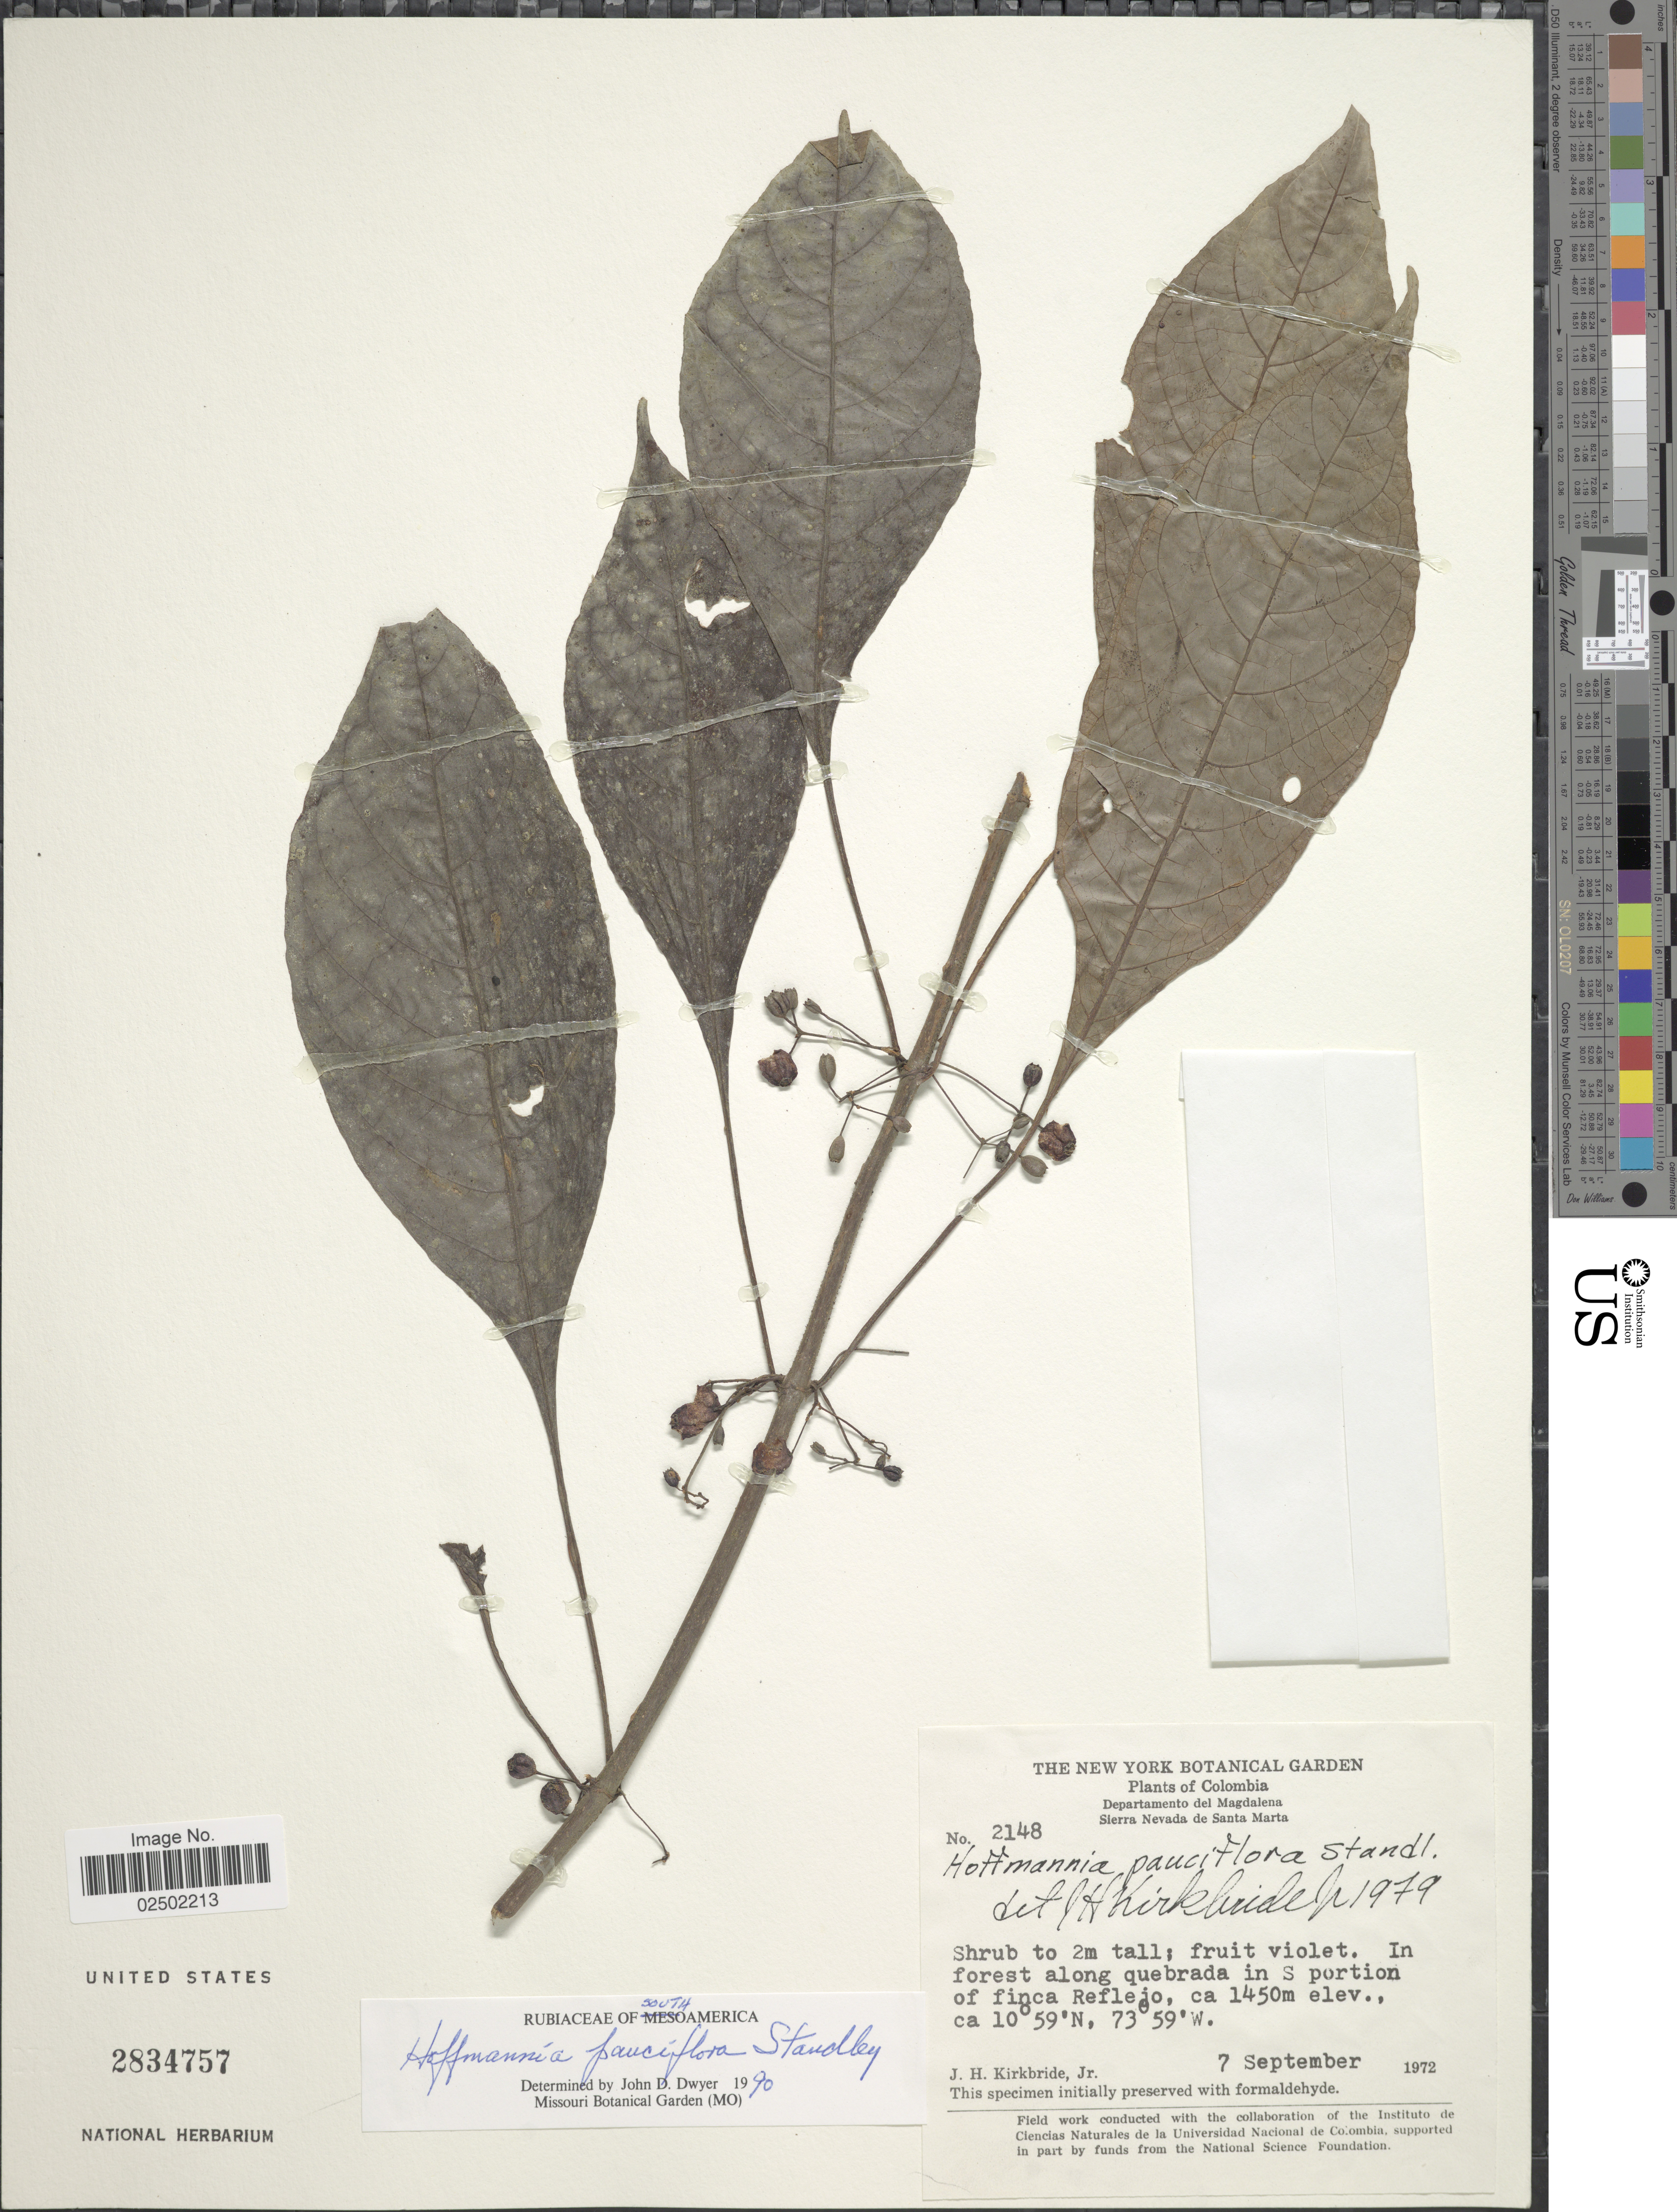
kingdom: Plantae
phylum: Tracheophyta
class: Magnoliopsida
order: Gentianales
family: Rubiaceae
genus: Hoffmannia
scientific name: Hoffmannia pauciflora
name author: Standl.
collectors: J. H. Kirkbride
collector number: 2148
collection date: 1972-09-07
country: Colombia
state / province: Magdalena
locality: Sierra Nevada de Santa Marta, S portion of Finca Reflejo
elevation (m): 1450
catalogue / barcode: US 2834757